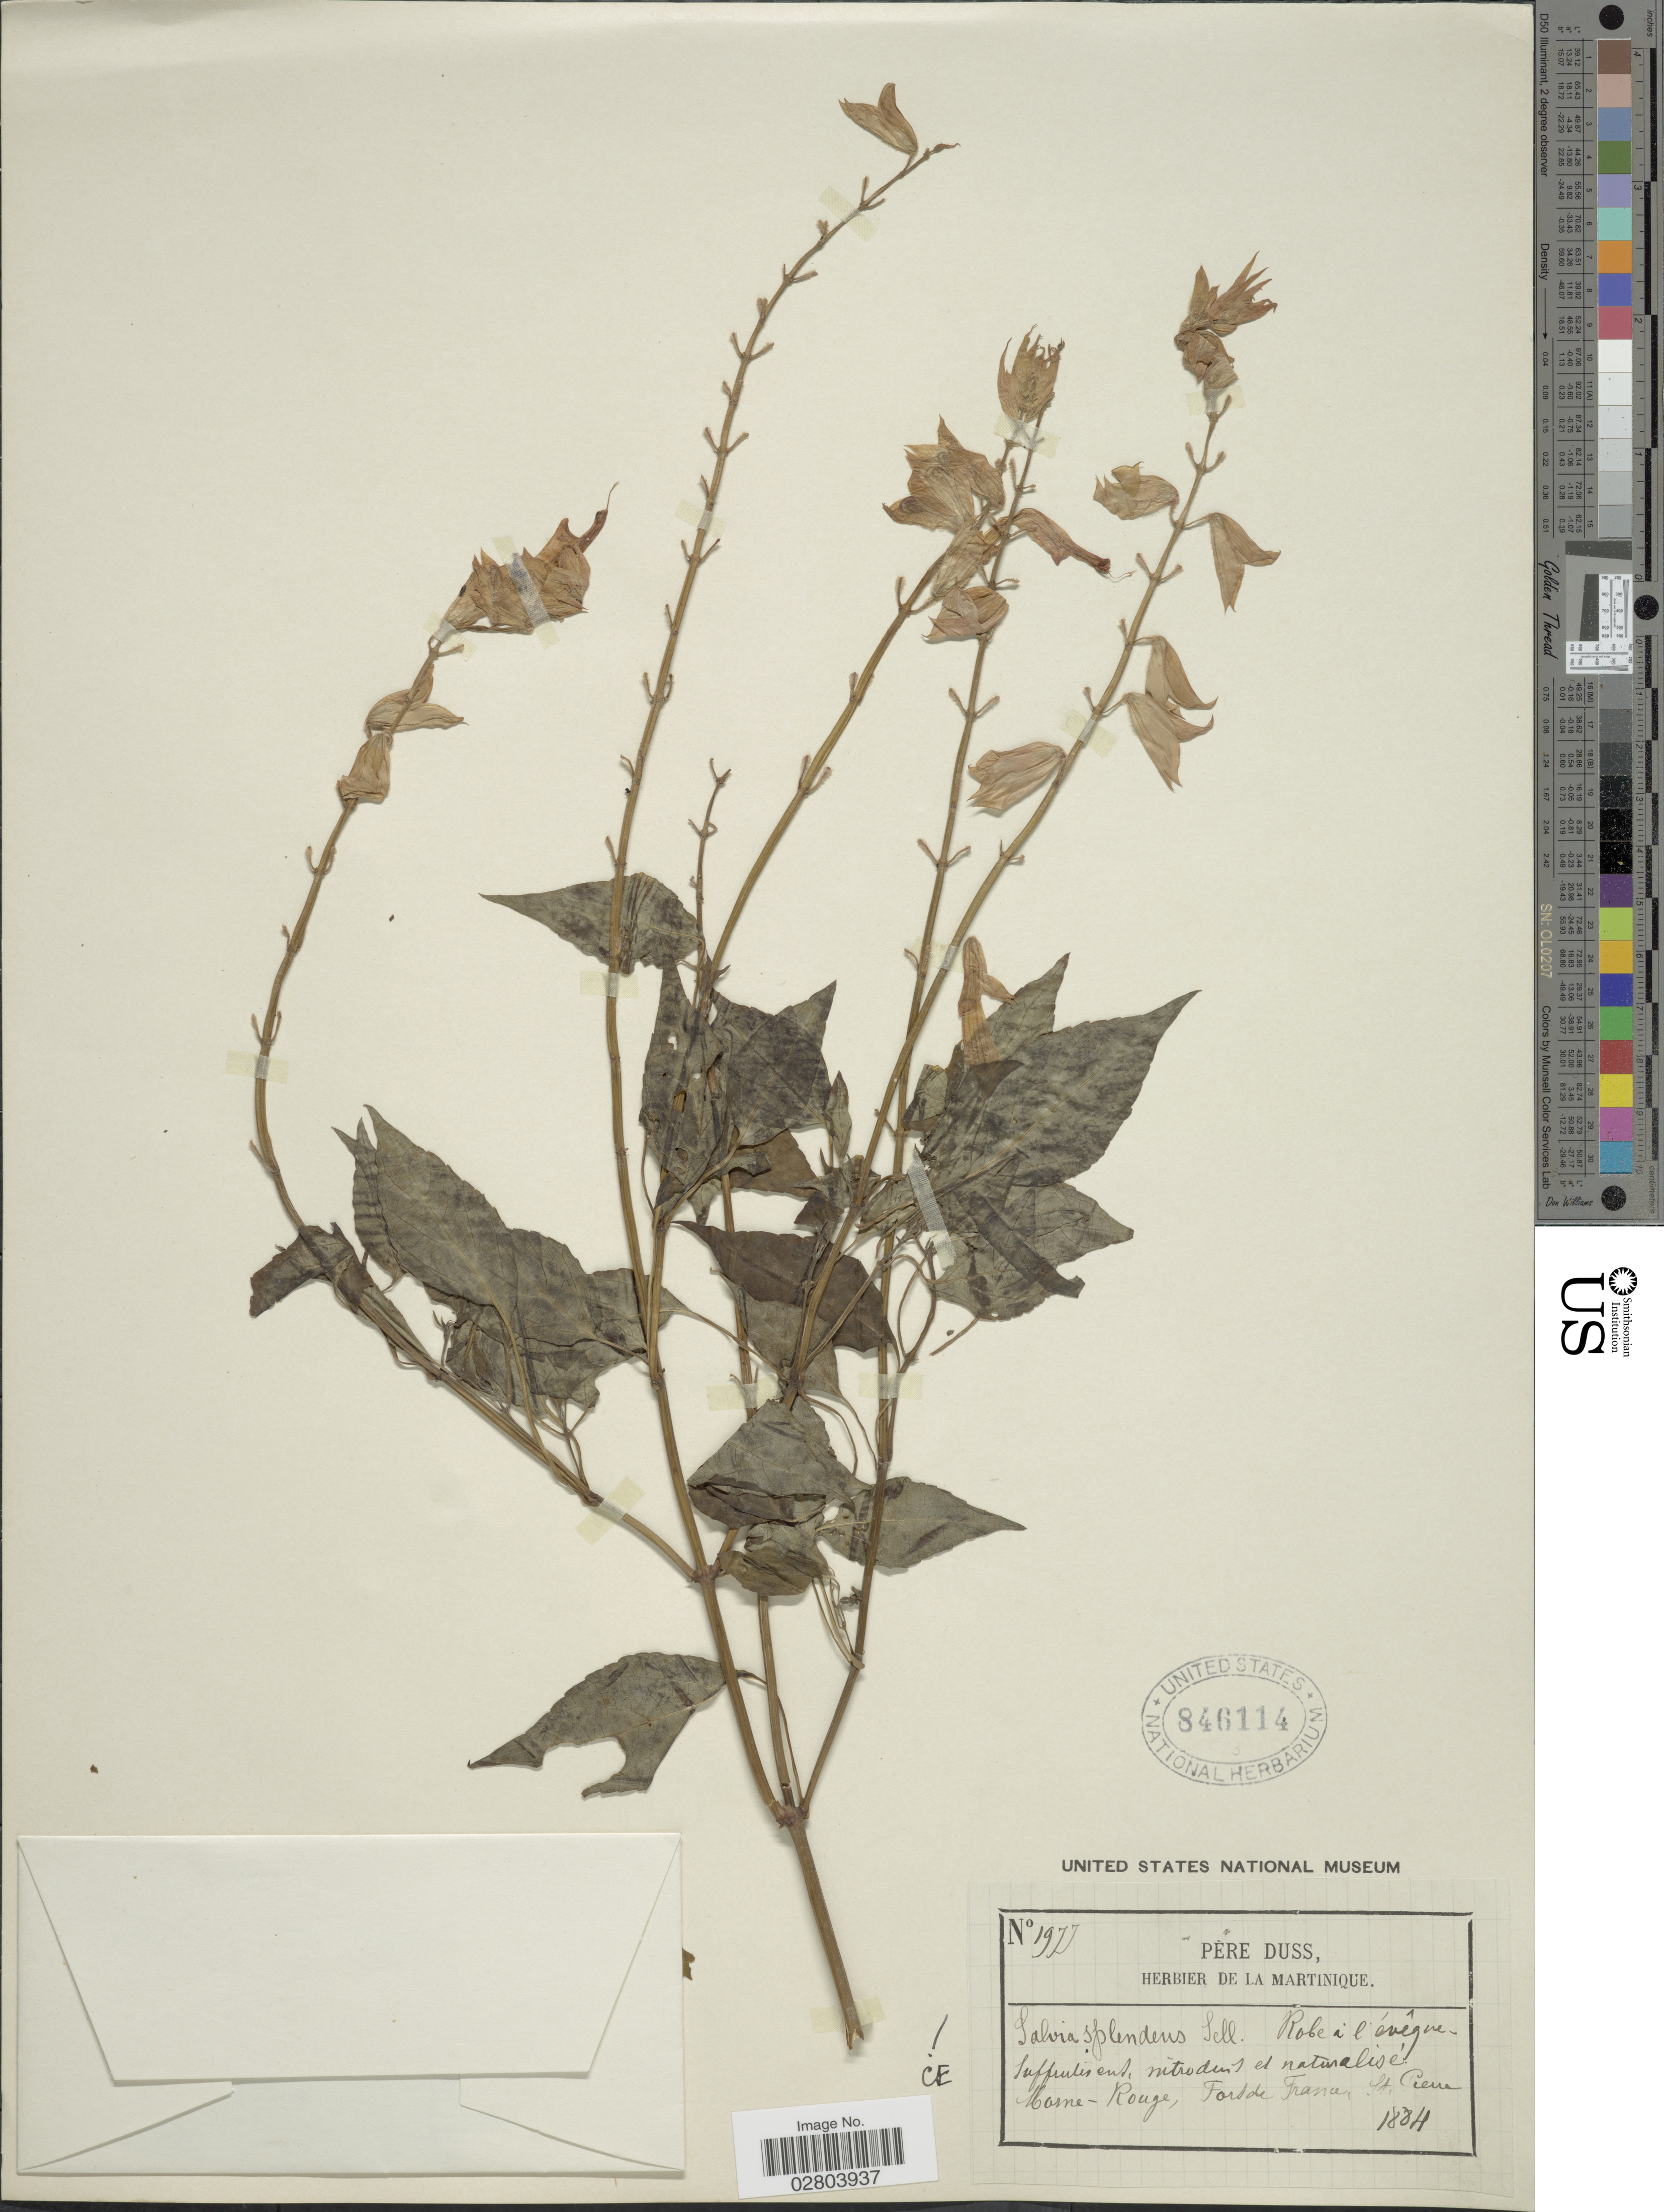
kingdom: Plantae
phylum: Tracheophyta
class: Magnoliopsida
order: Lamiales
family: Lamiaceae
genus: Salvia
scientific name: Salvia splendens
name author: Sellow ex Nees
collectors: Père Duss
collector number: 1977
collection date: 1884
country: Martinique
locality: Morne-Rouge, Fort de France, St. Pierre.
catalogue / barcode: US 846114